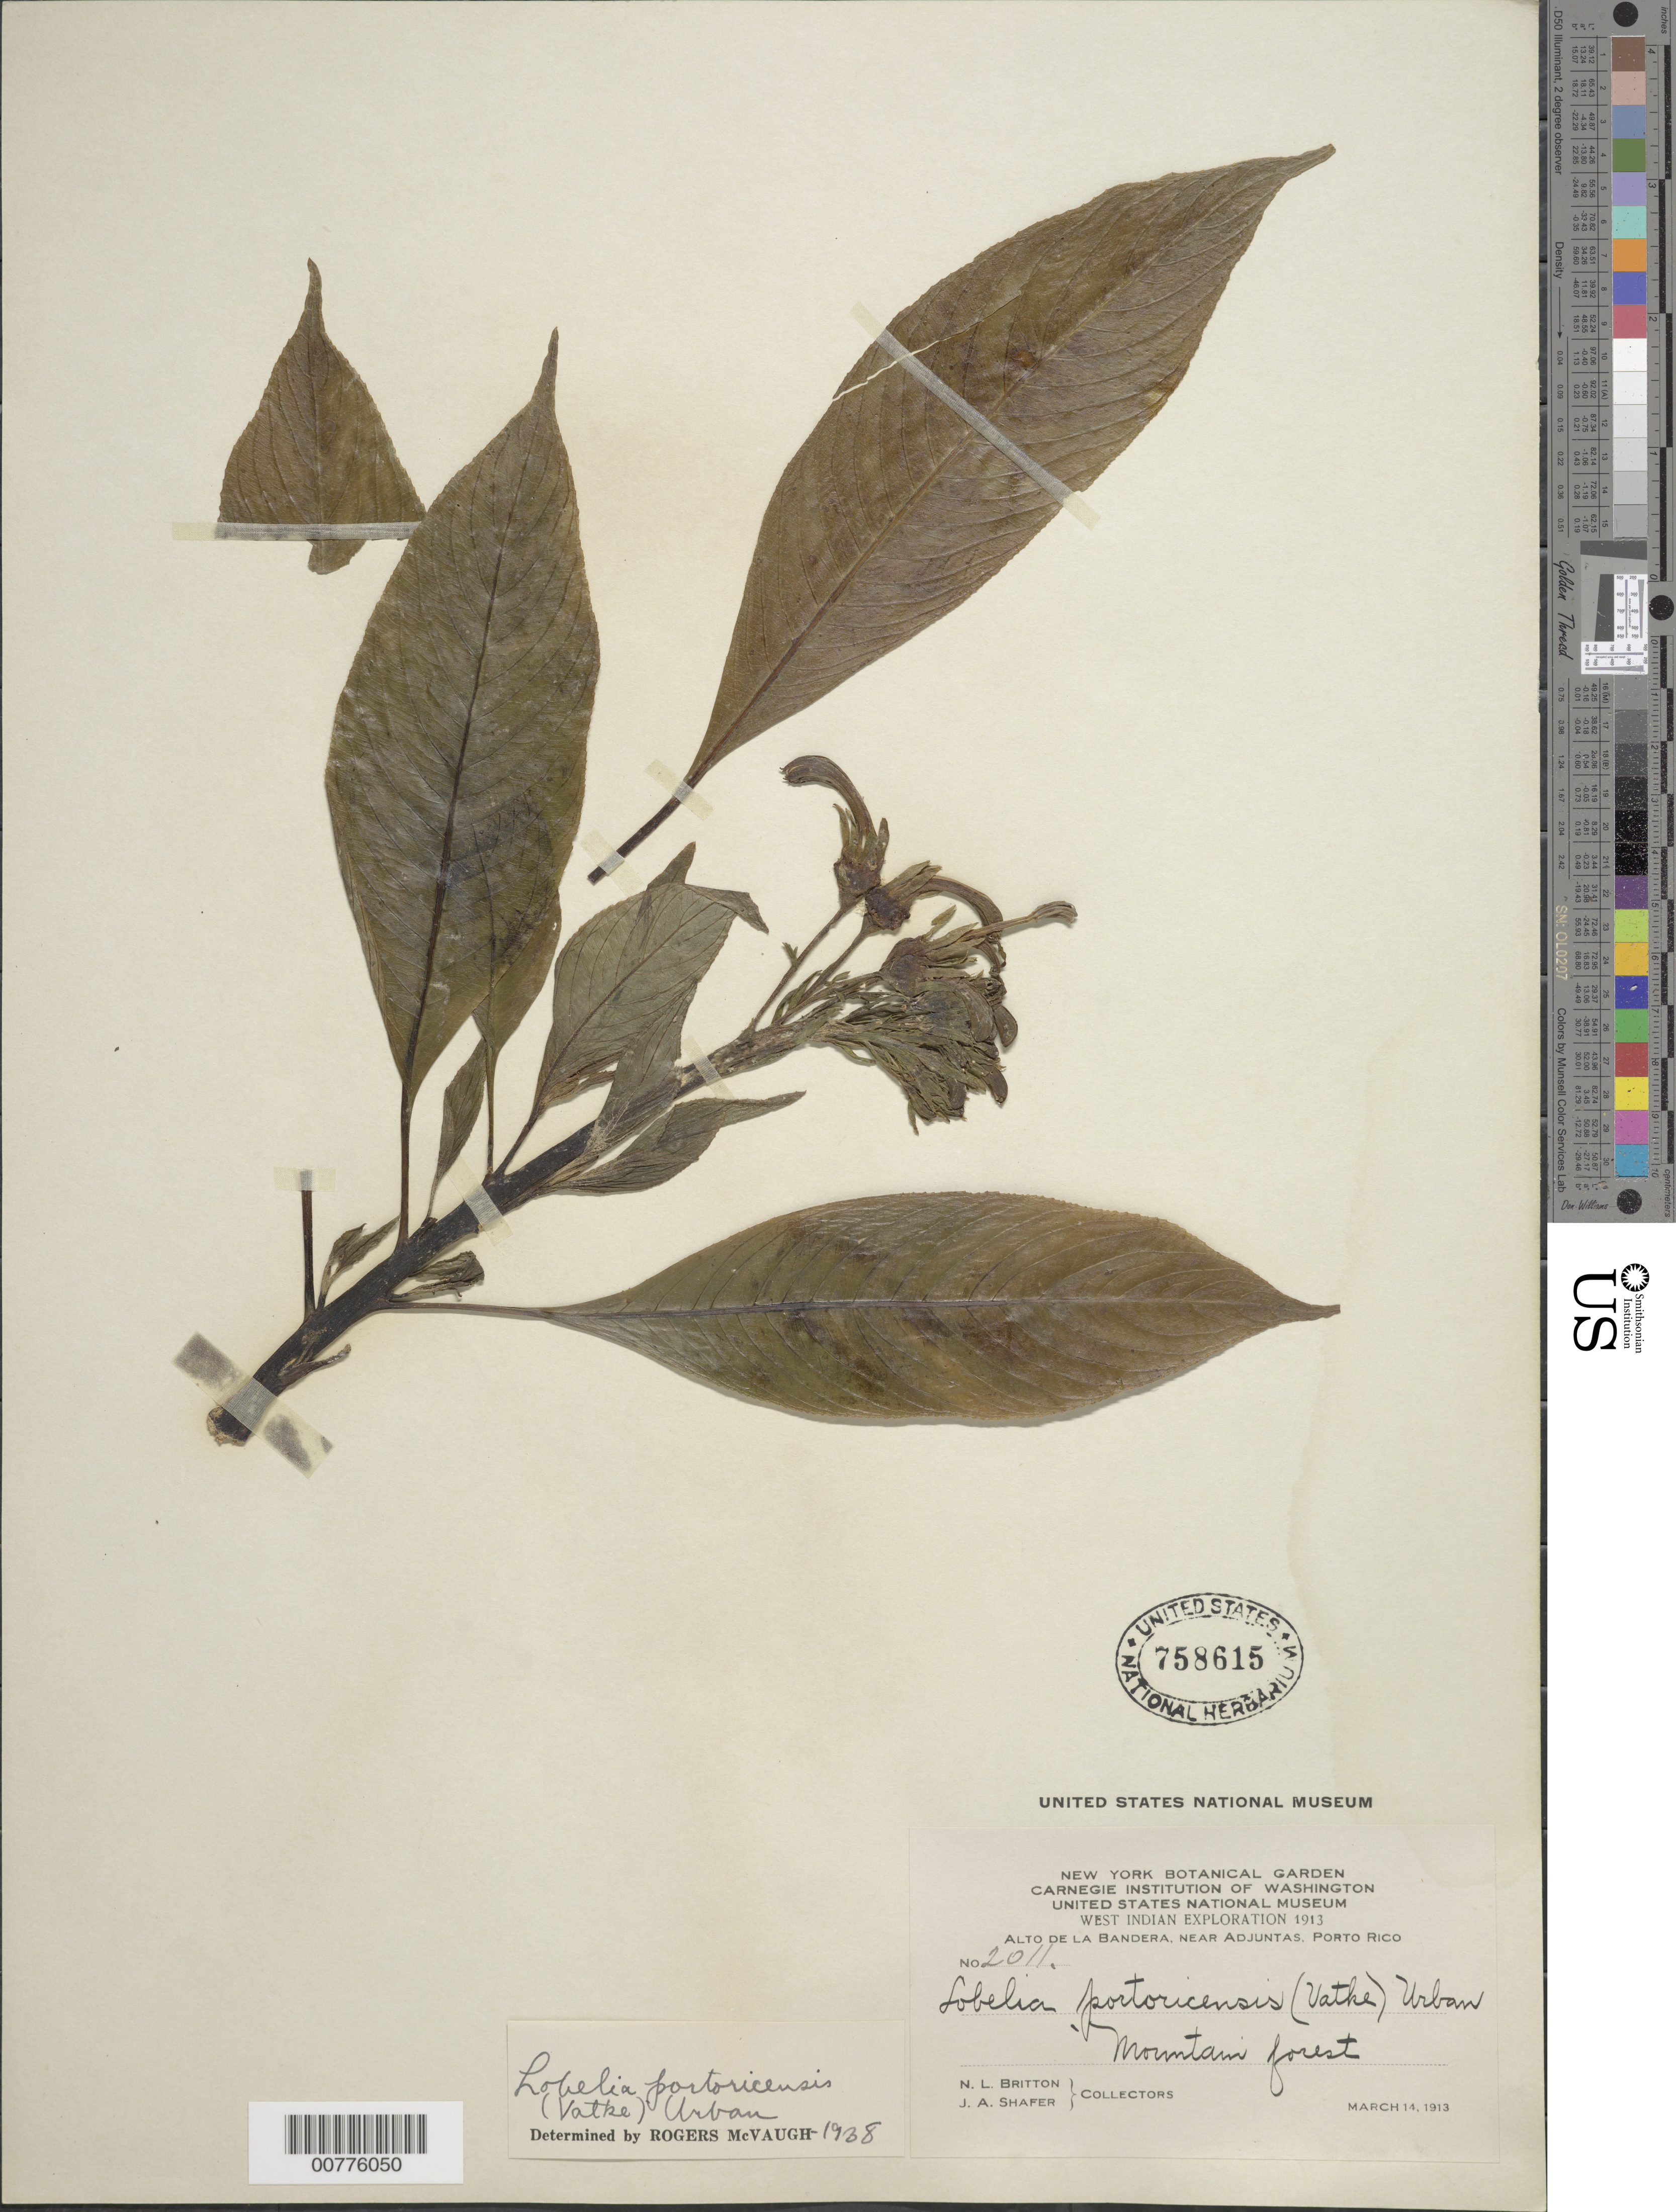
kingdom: Plantae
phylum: Tracheophyta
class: Magnoliopsida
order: Asterales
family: Campanulaceae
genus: Lobelia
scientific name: Lobelia portoricensis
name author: (Vatke) Urb.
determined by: McVaugh, R.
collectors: N. Britton & J. A. Shafer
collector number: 2011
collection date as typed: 14 Mar 1913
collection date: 1913-03-14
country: Puerto Rico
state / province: Adjuntas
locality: Alto de La Bandera, near Adjuntas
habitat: Mountain forest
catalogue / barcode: US 758615